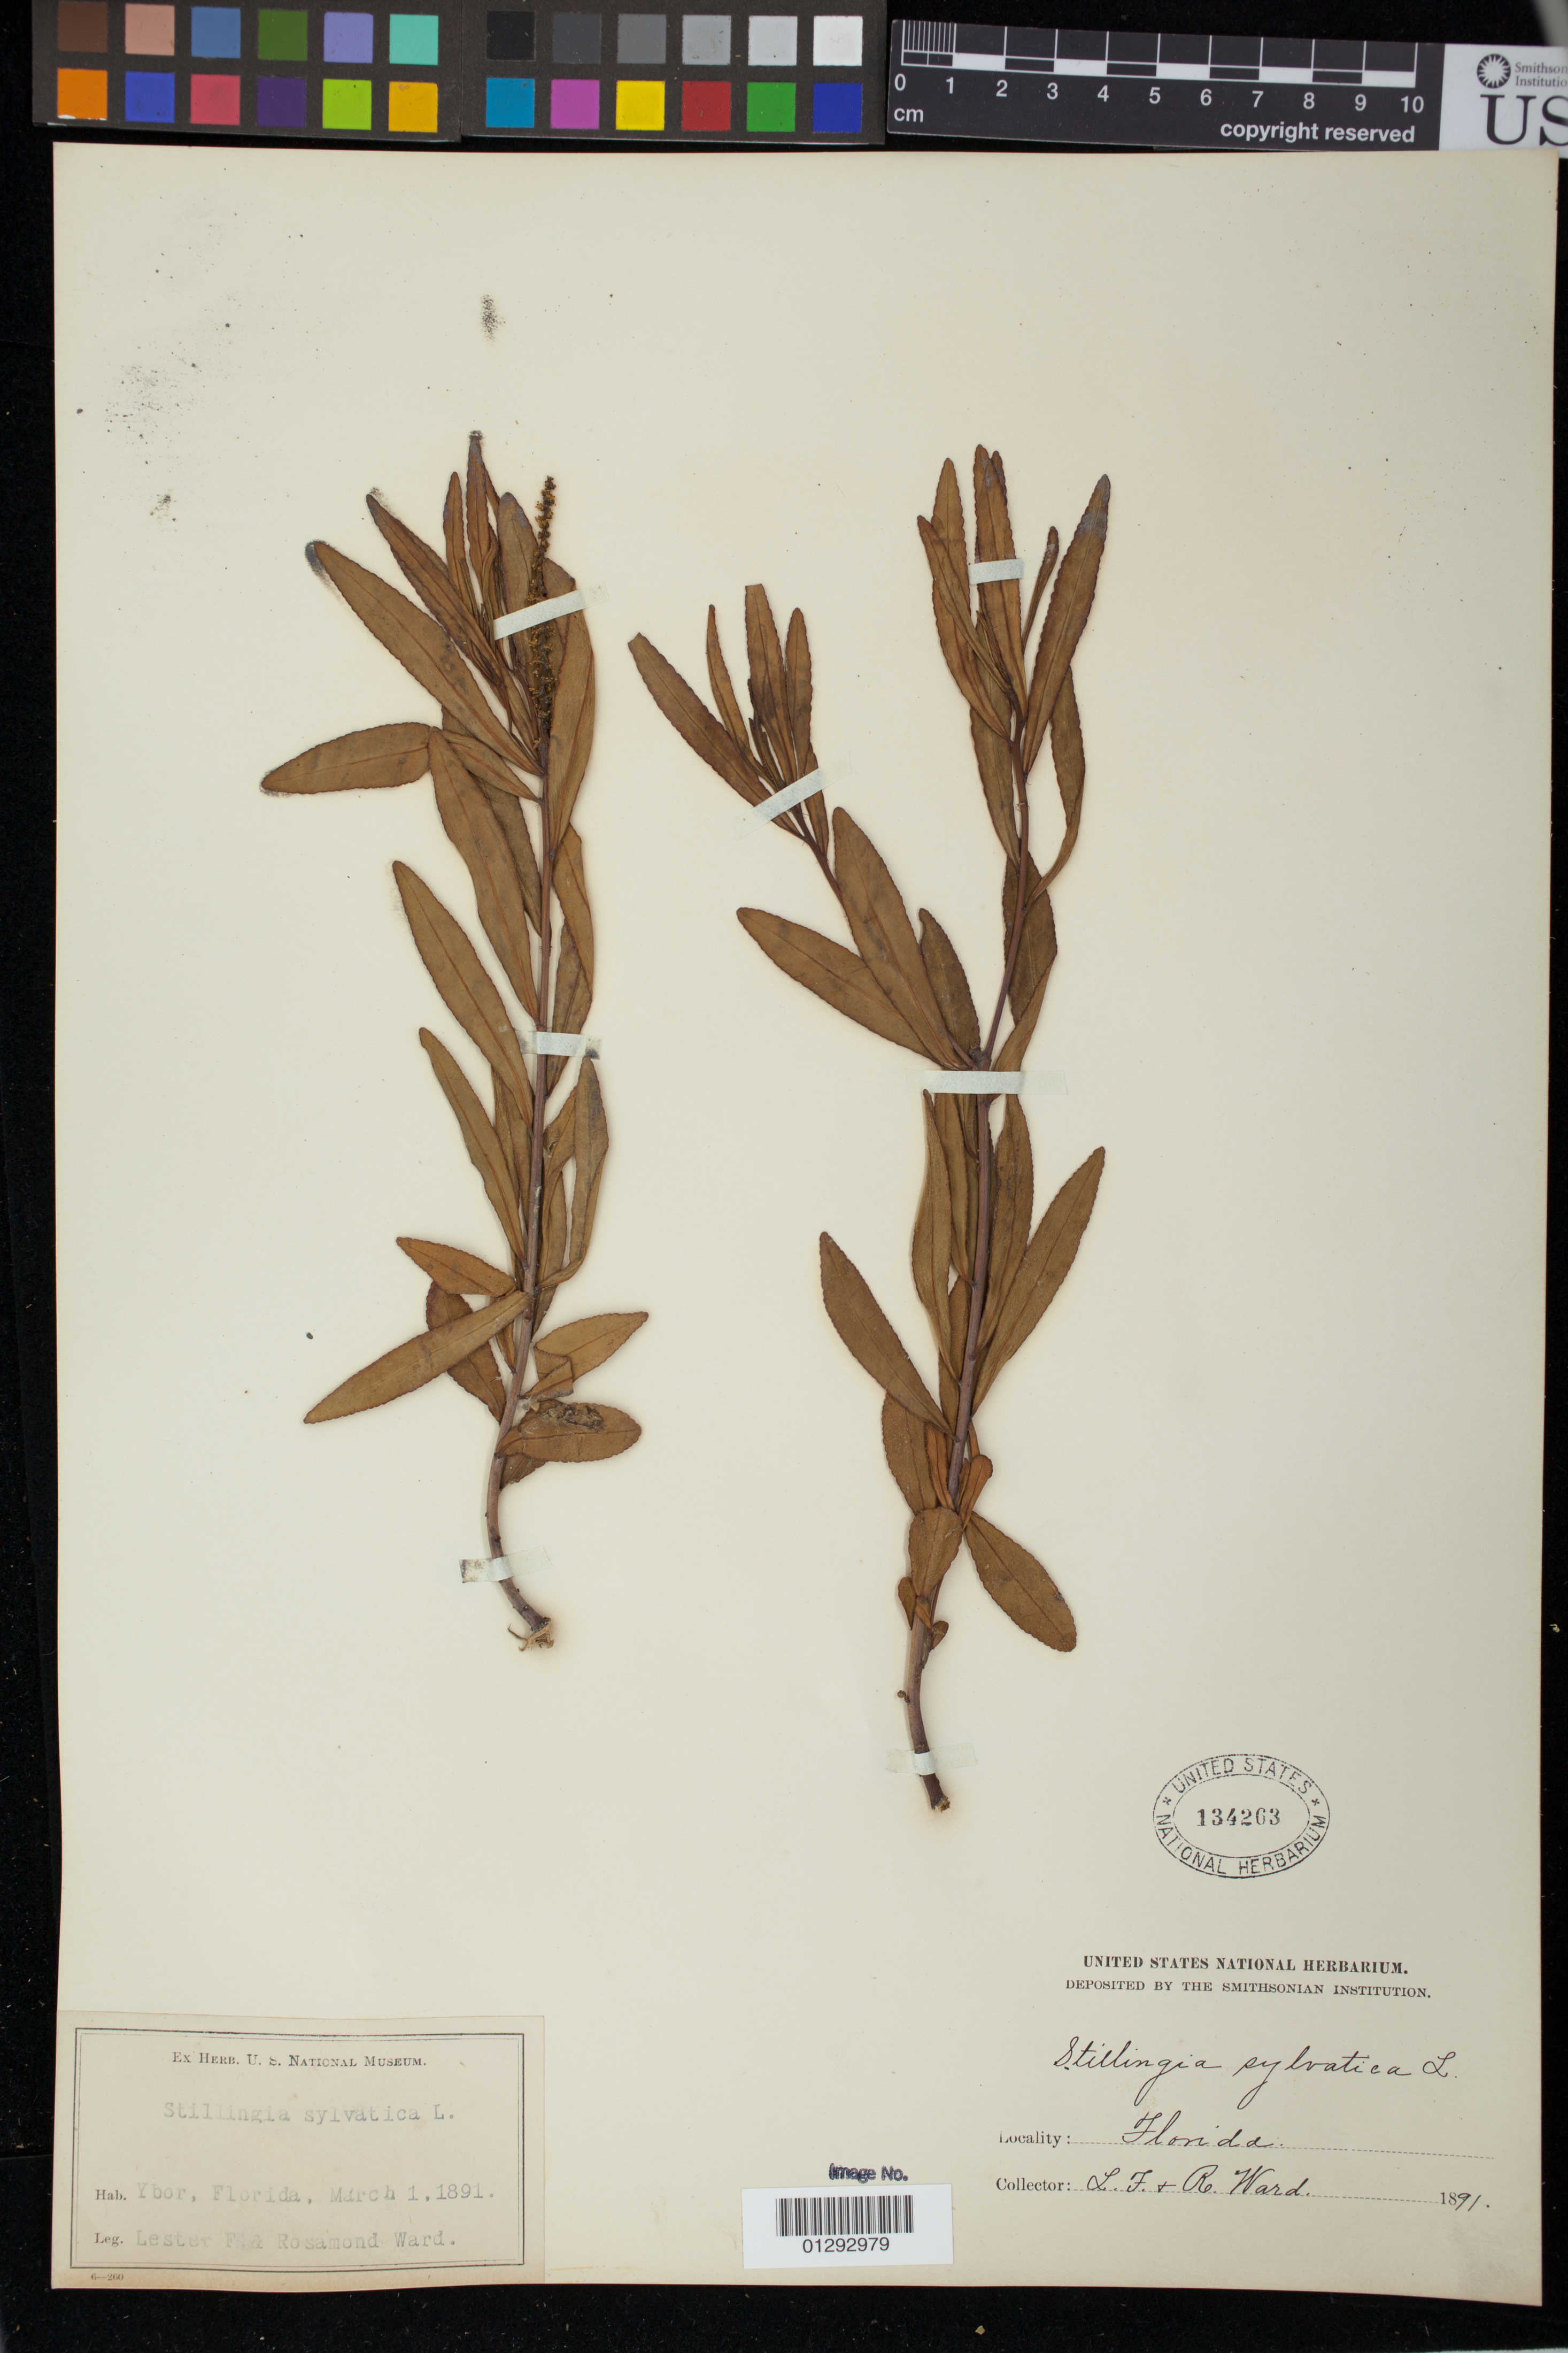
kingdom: Plantae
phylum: Tracheophyta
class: Magnoliopsida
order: Malpighiales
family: Euphorbiaceae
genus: Stillingia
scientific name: Stillingia sylvatica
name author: L.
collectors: L. F. Ward & R. Ward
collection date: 1891-03-01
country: United States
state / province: Florida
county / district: Hillsborough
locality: Ybor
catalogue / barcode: US 134263